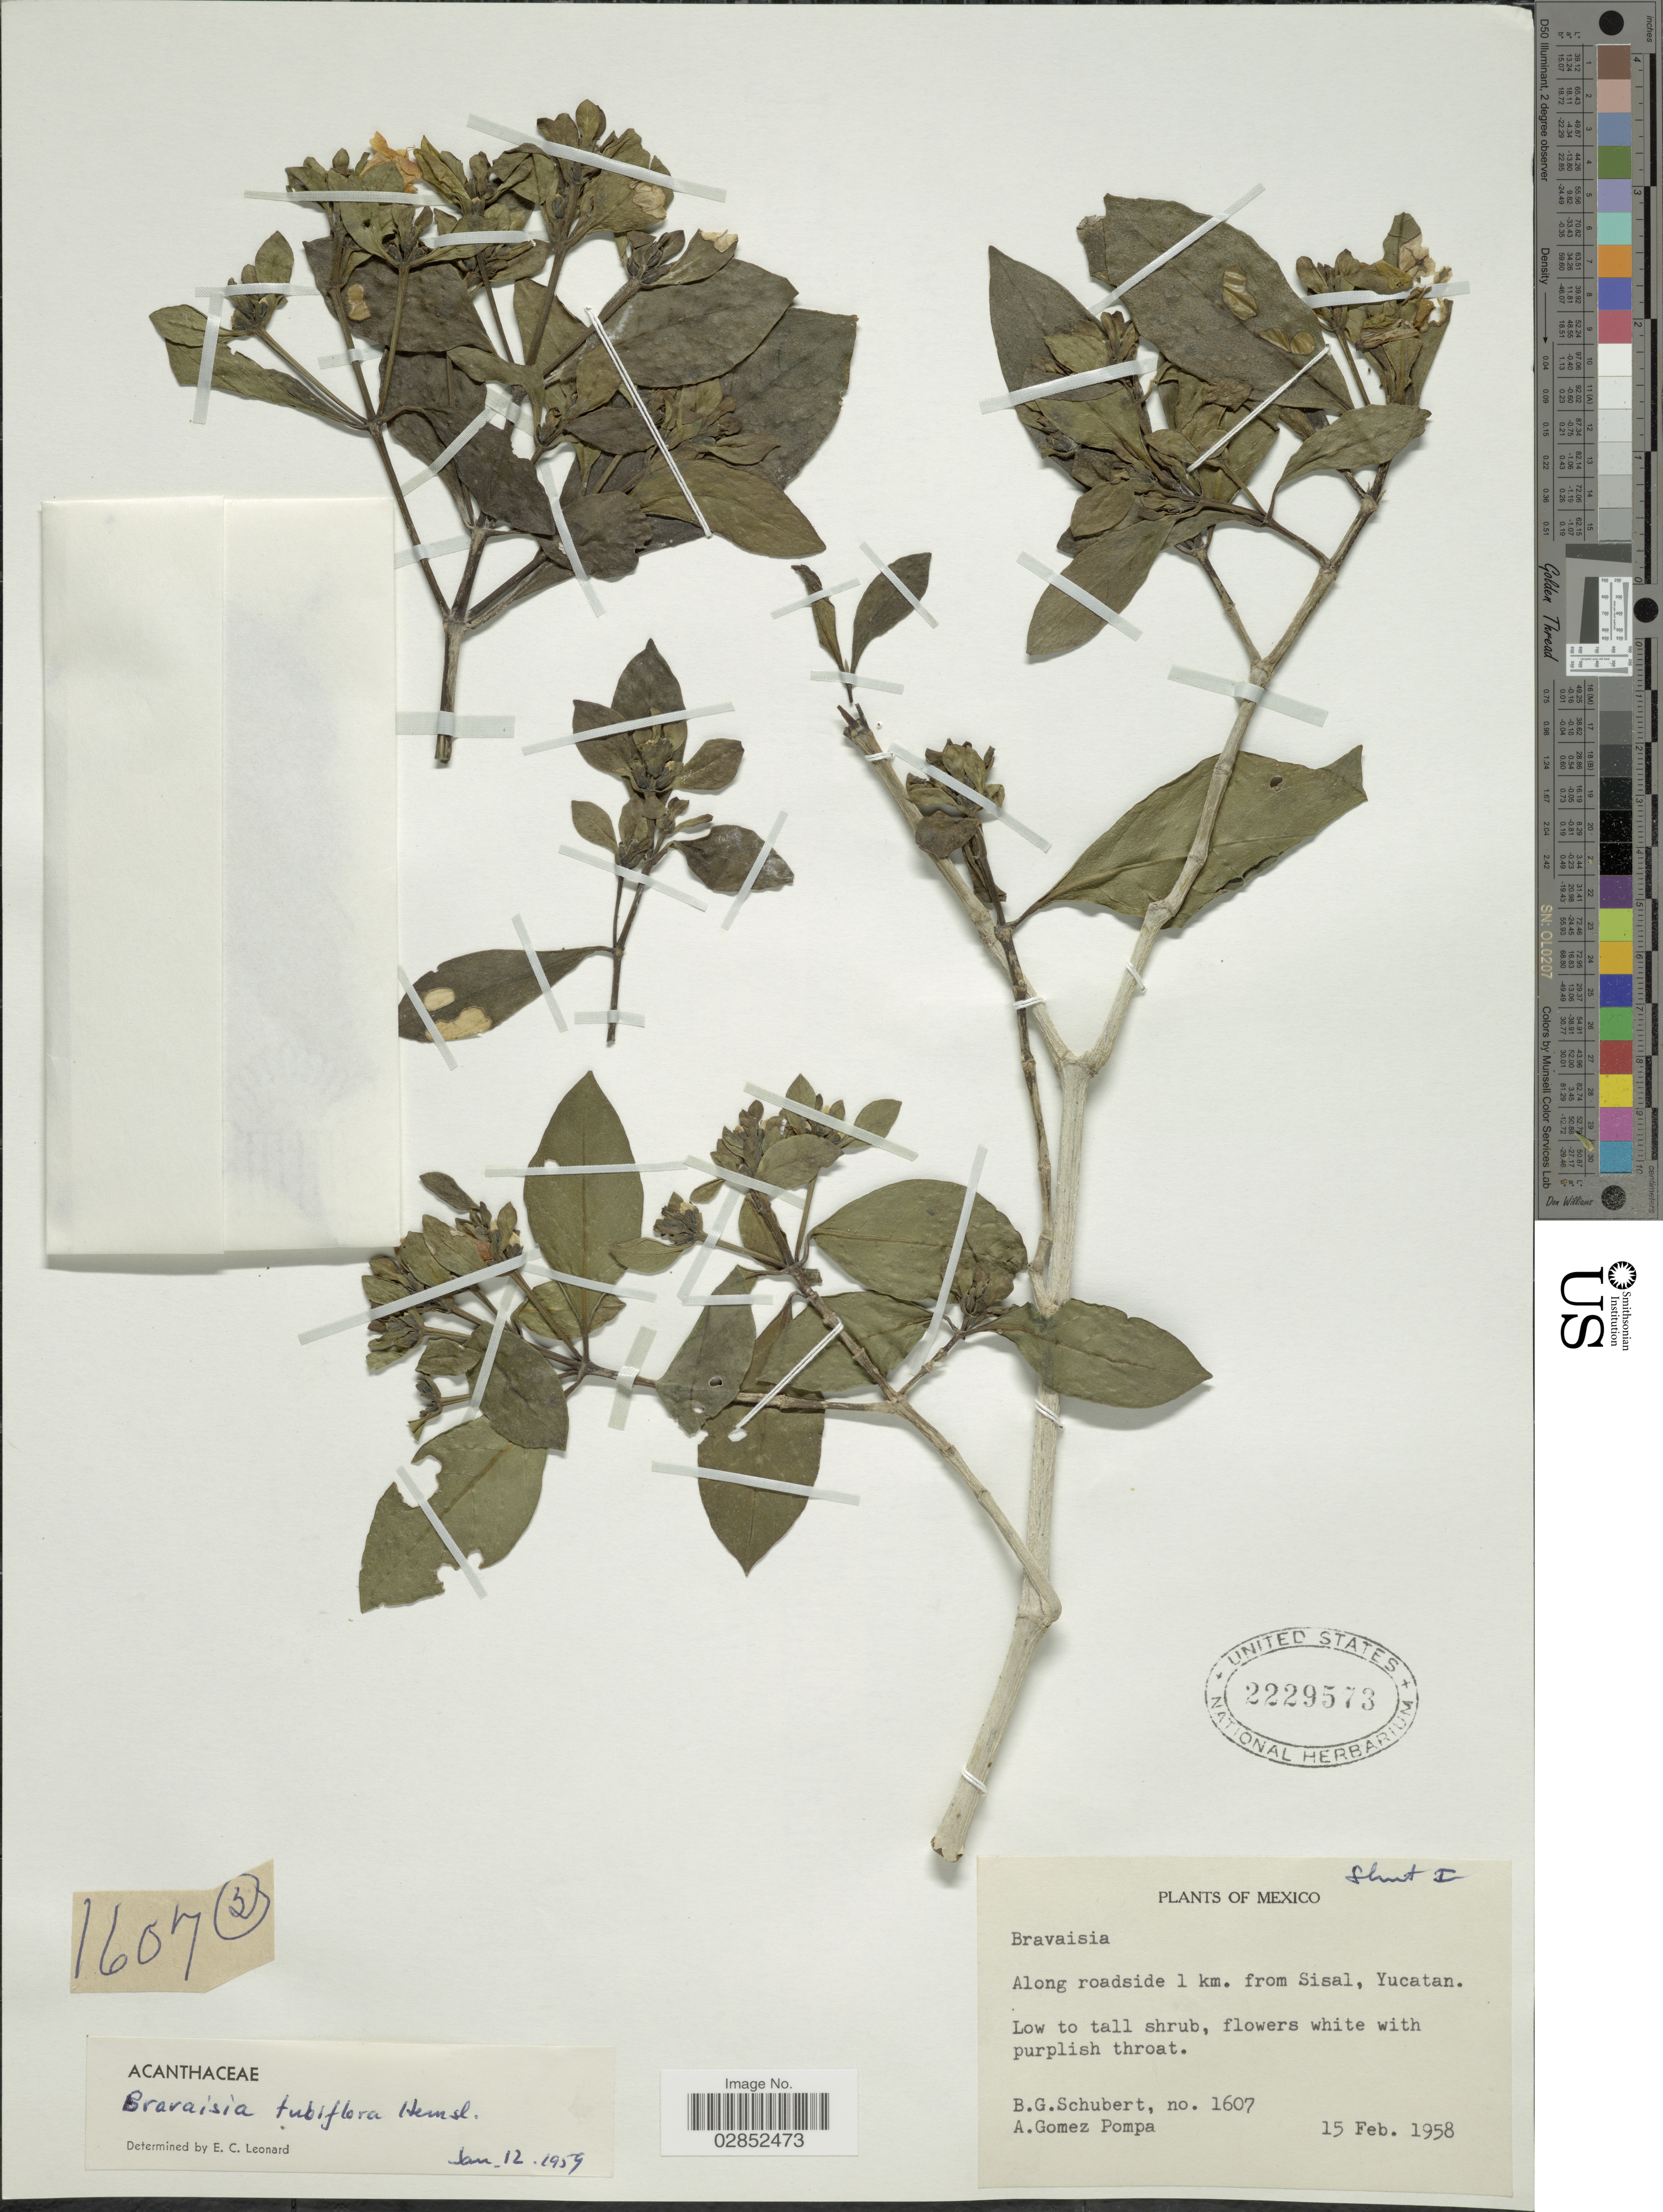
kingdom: Plantae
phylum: Tracheophyta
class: Magnoliopsida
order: Lamiales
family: Acanthaceae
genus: Bravaisia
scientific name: Bravaisia berlandieriana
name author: (Nees) T.F. Daniel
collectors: B. Schubert & A. Gómez Pompa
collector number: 1607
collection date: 1958-02-15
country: Mexico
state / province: Yucatán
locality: Along roadside 1 km. from Sisal, Yucatan.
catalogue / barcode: US 2229573